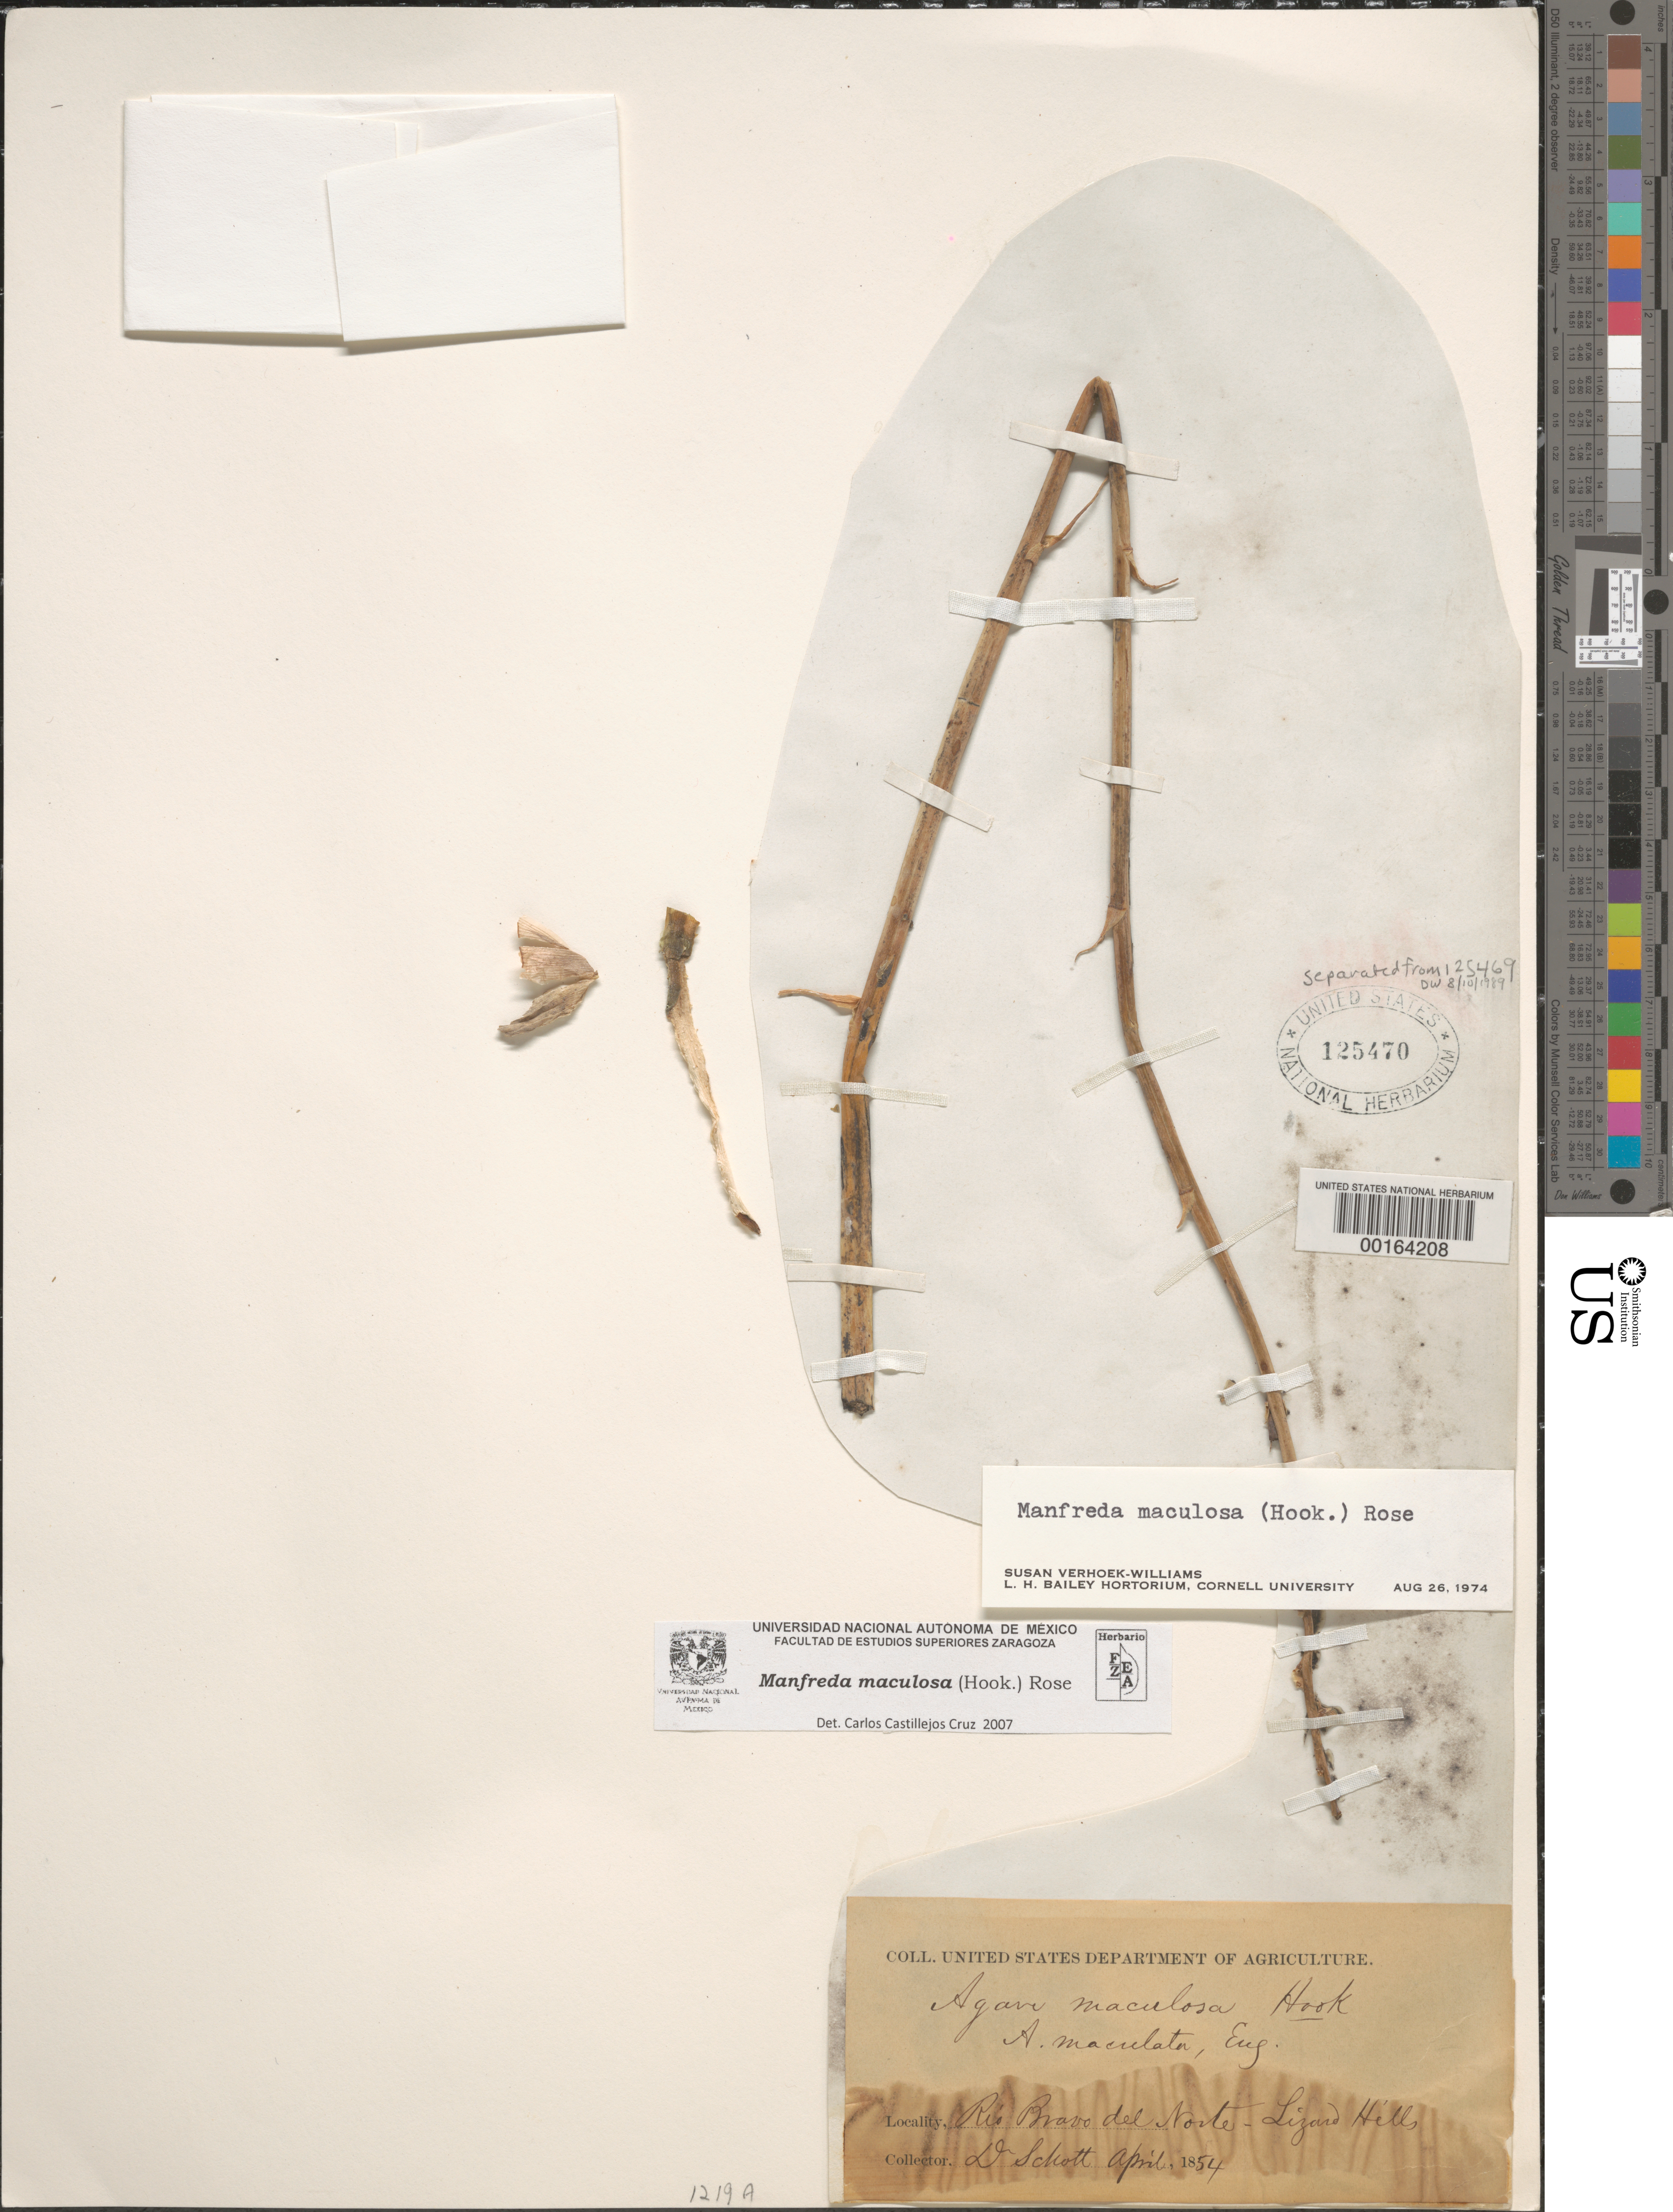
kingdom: Plantae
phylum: Tracheophyta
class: Liliopsida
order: Asparagales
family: Asparagaceae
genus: Manfreda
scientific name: Manfreda maculosa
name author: (Hook.) Rose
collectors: D. Schott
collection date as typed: Apr 1854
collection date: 1854-04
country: Mexico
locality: Rio grande del norte - lizard hills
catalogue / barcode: US 125470